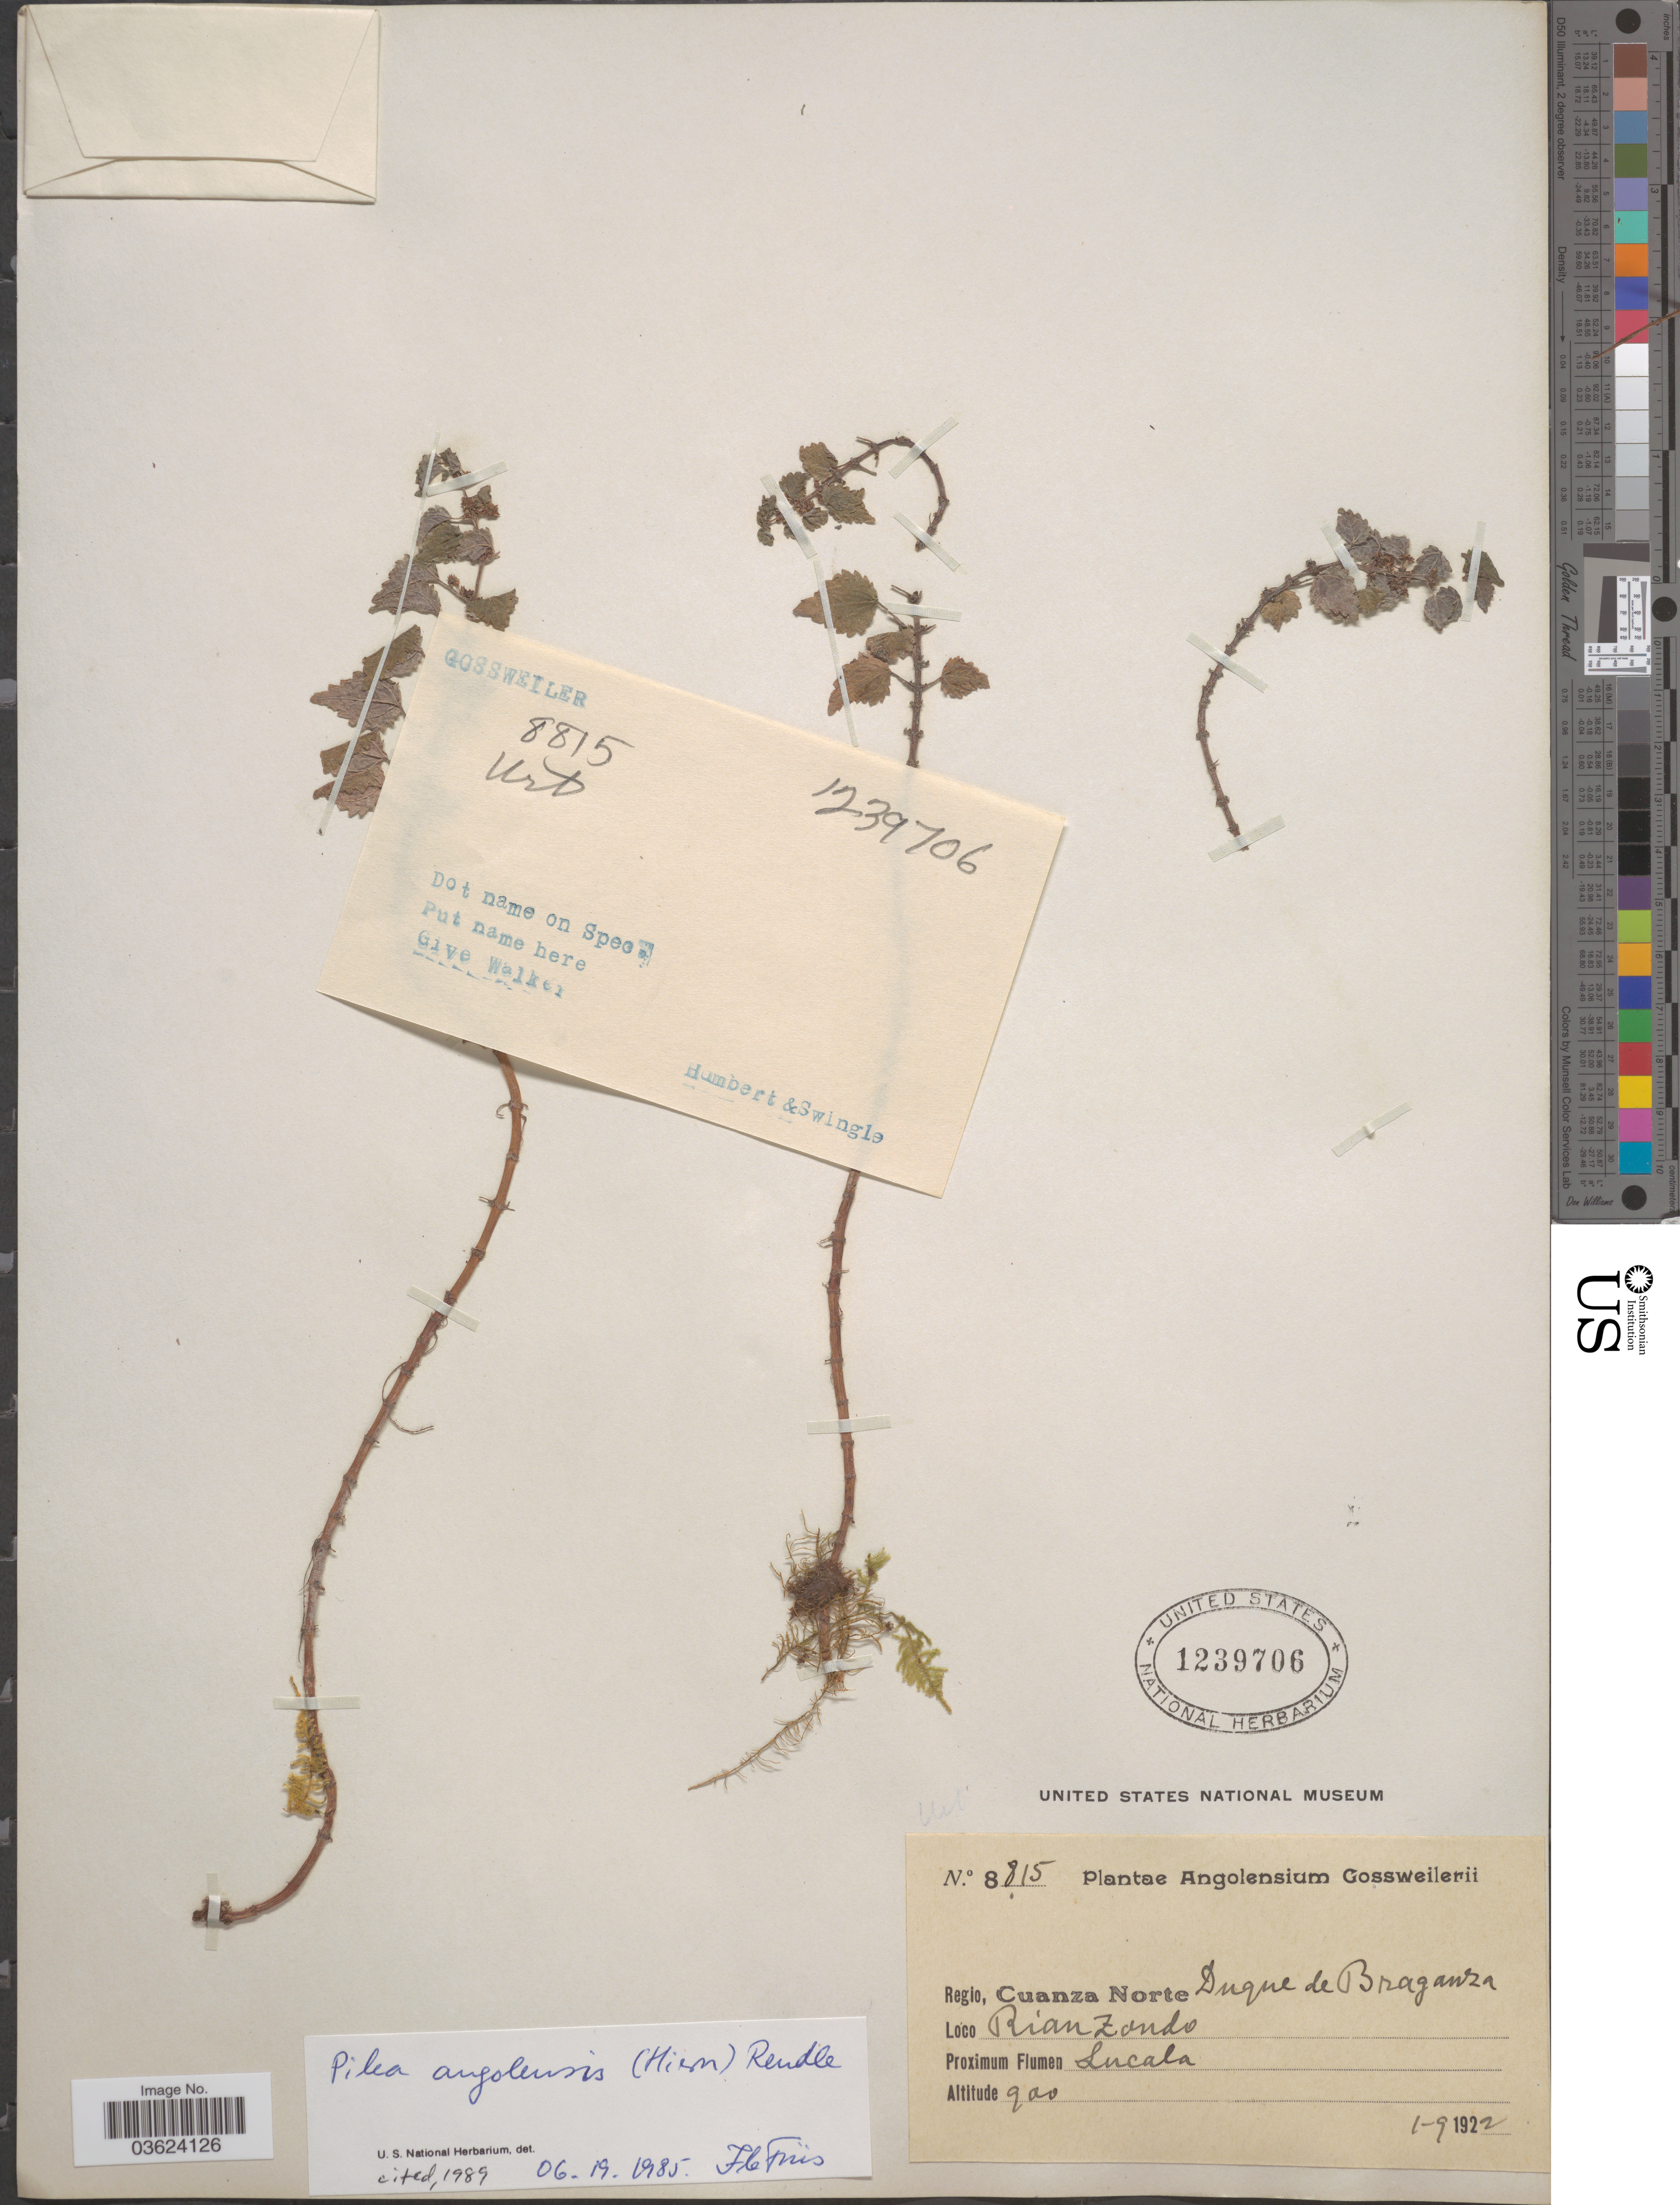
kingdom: Plantae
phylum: Tracheophyta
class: Magnoliopsida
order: Rosales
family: Urticaceae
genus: Pilea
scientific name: Pilea angolensis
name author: (Hiern) Rendle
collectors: -. Gossweiler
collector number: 8815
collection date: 1922-09-01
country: Angola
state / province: Cuanza Norte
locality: Regio Cuanza Norte, Duque de Braganza. Rianzando, Proximun Flumen Lucala.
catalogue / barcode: US 1239706